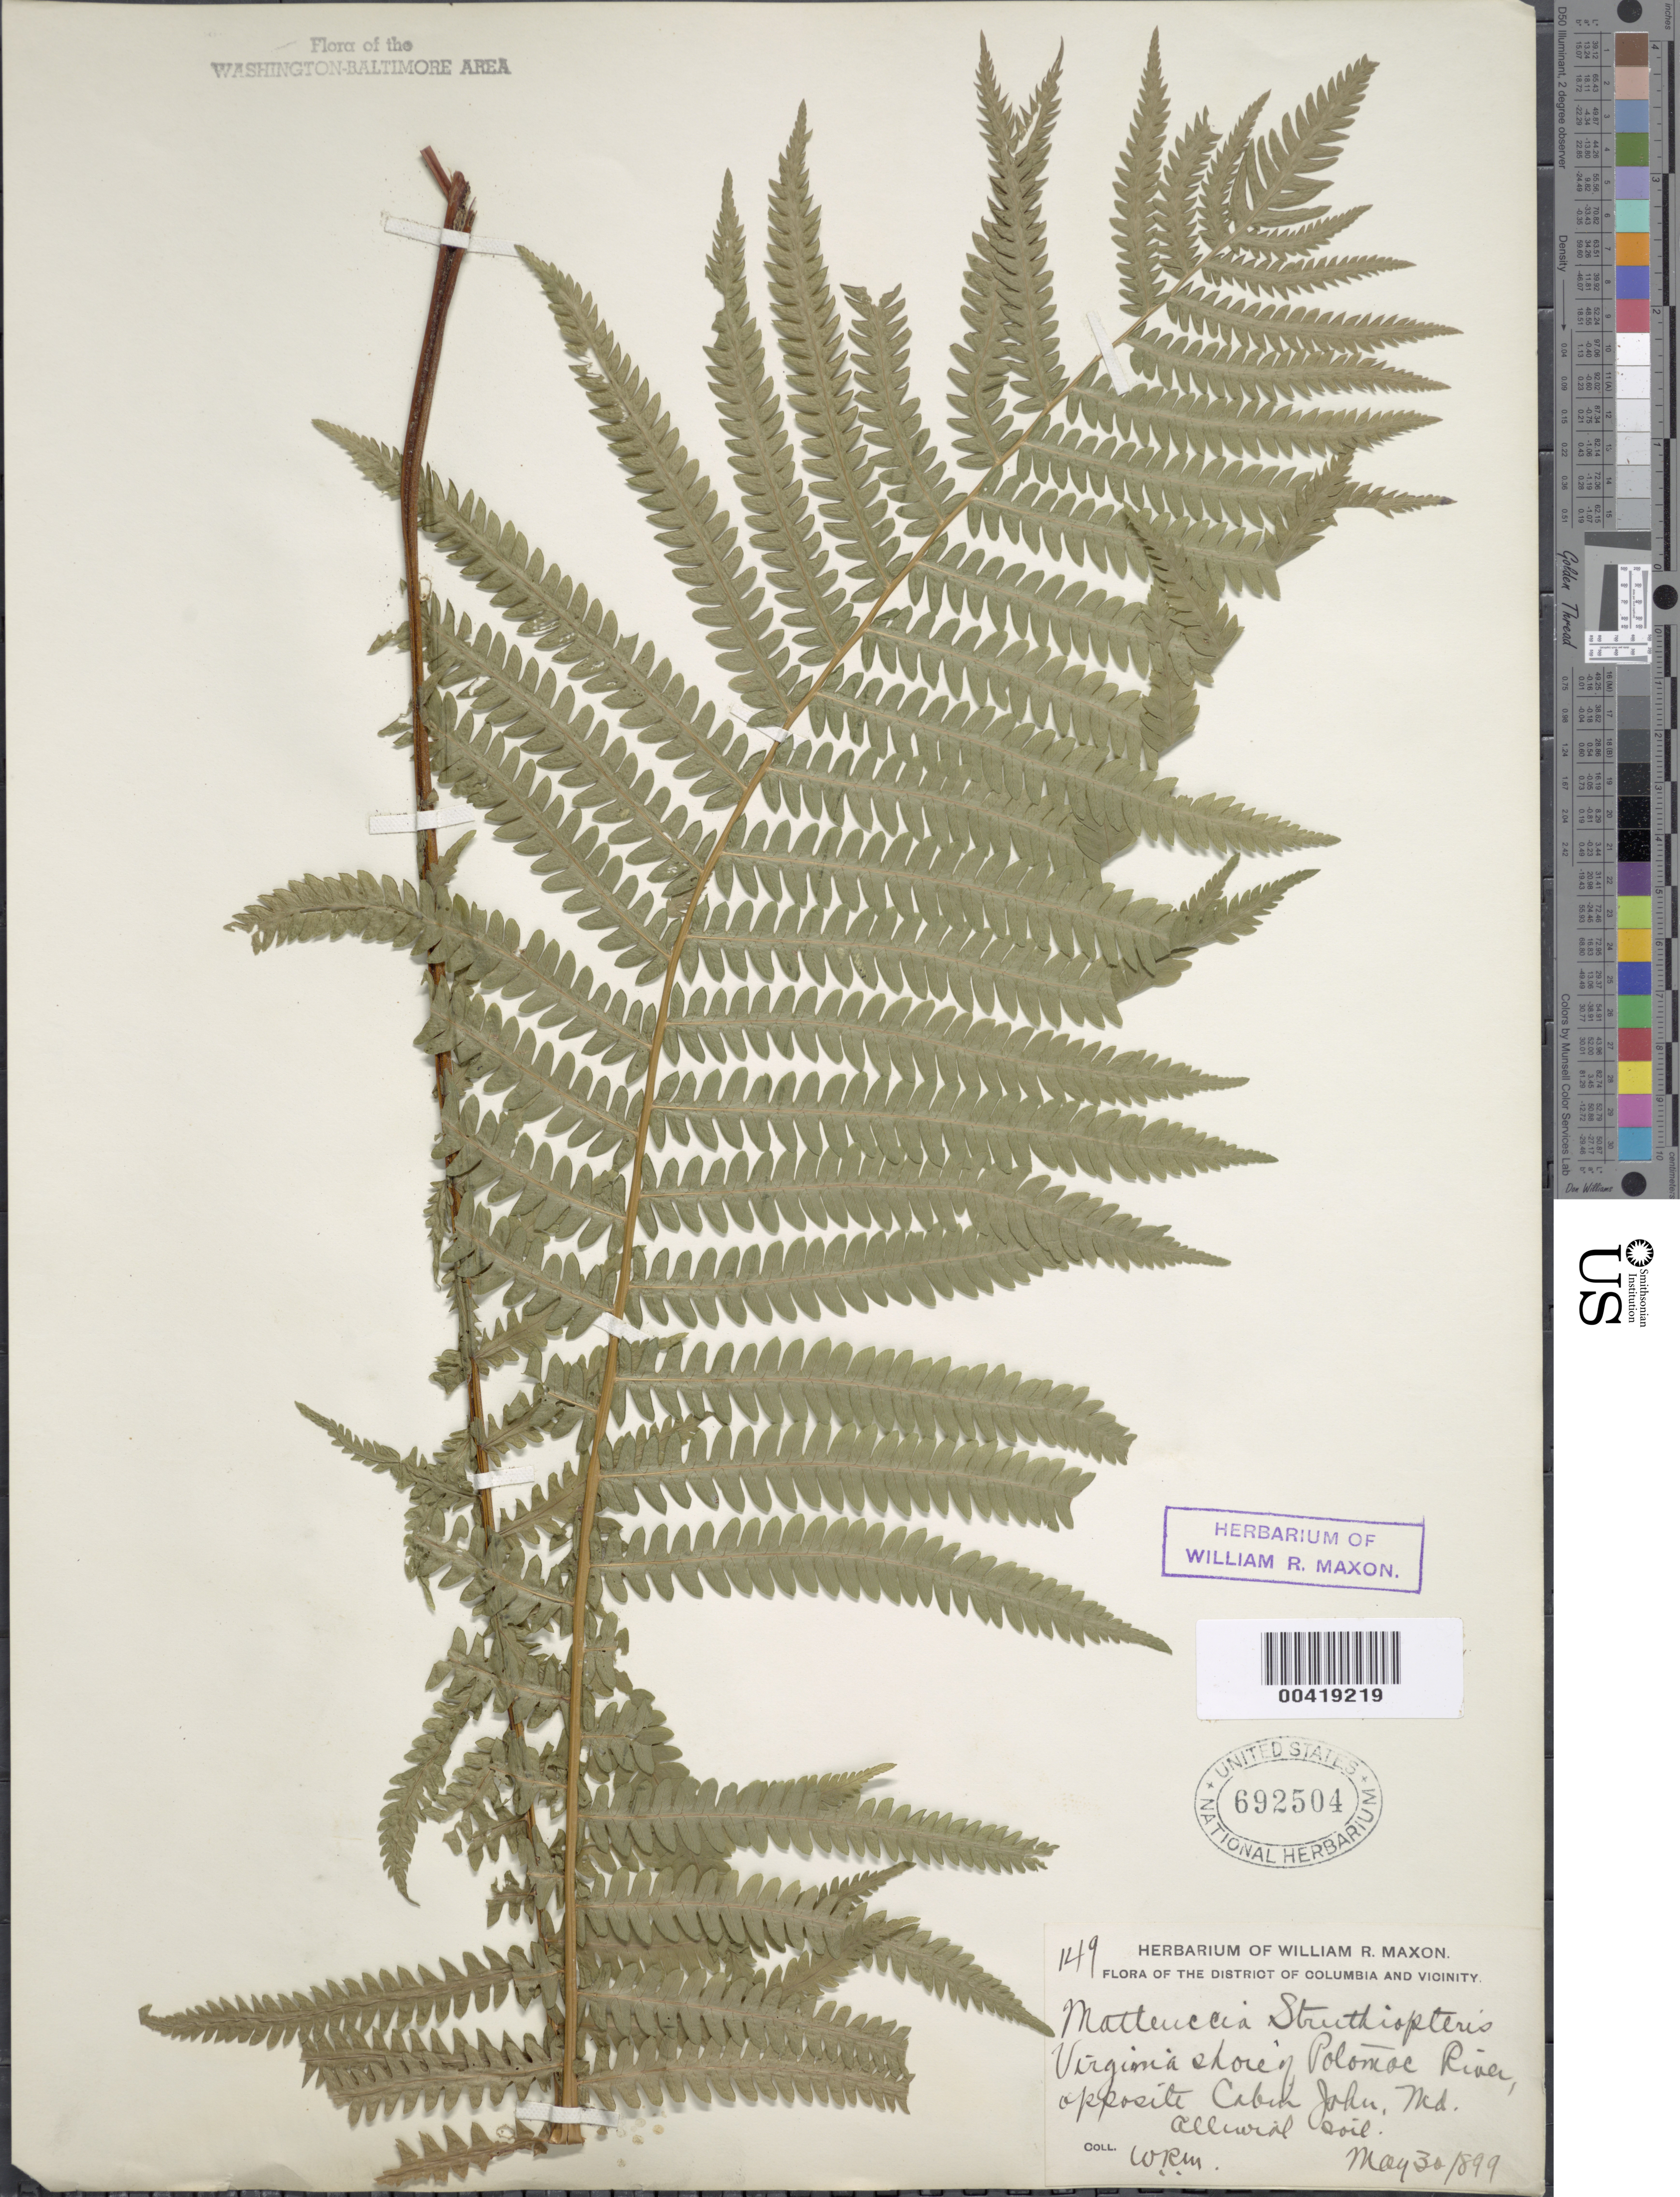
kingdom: Plantae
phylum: Tracheophyta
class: Polypodiopsida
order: Polypodiales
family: Onocleaceae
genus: Matteuccia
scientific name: Matteuccia struthiopteris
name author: (L.) Tod.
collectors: W. R. Maxon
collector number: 149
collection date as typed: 30 May 1899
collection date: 1899-05-30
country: United States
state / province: Virginia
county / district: Fairfax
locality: Potomac banks, opposite Cabin John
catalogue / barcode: US 692504